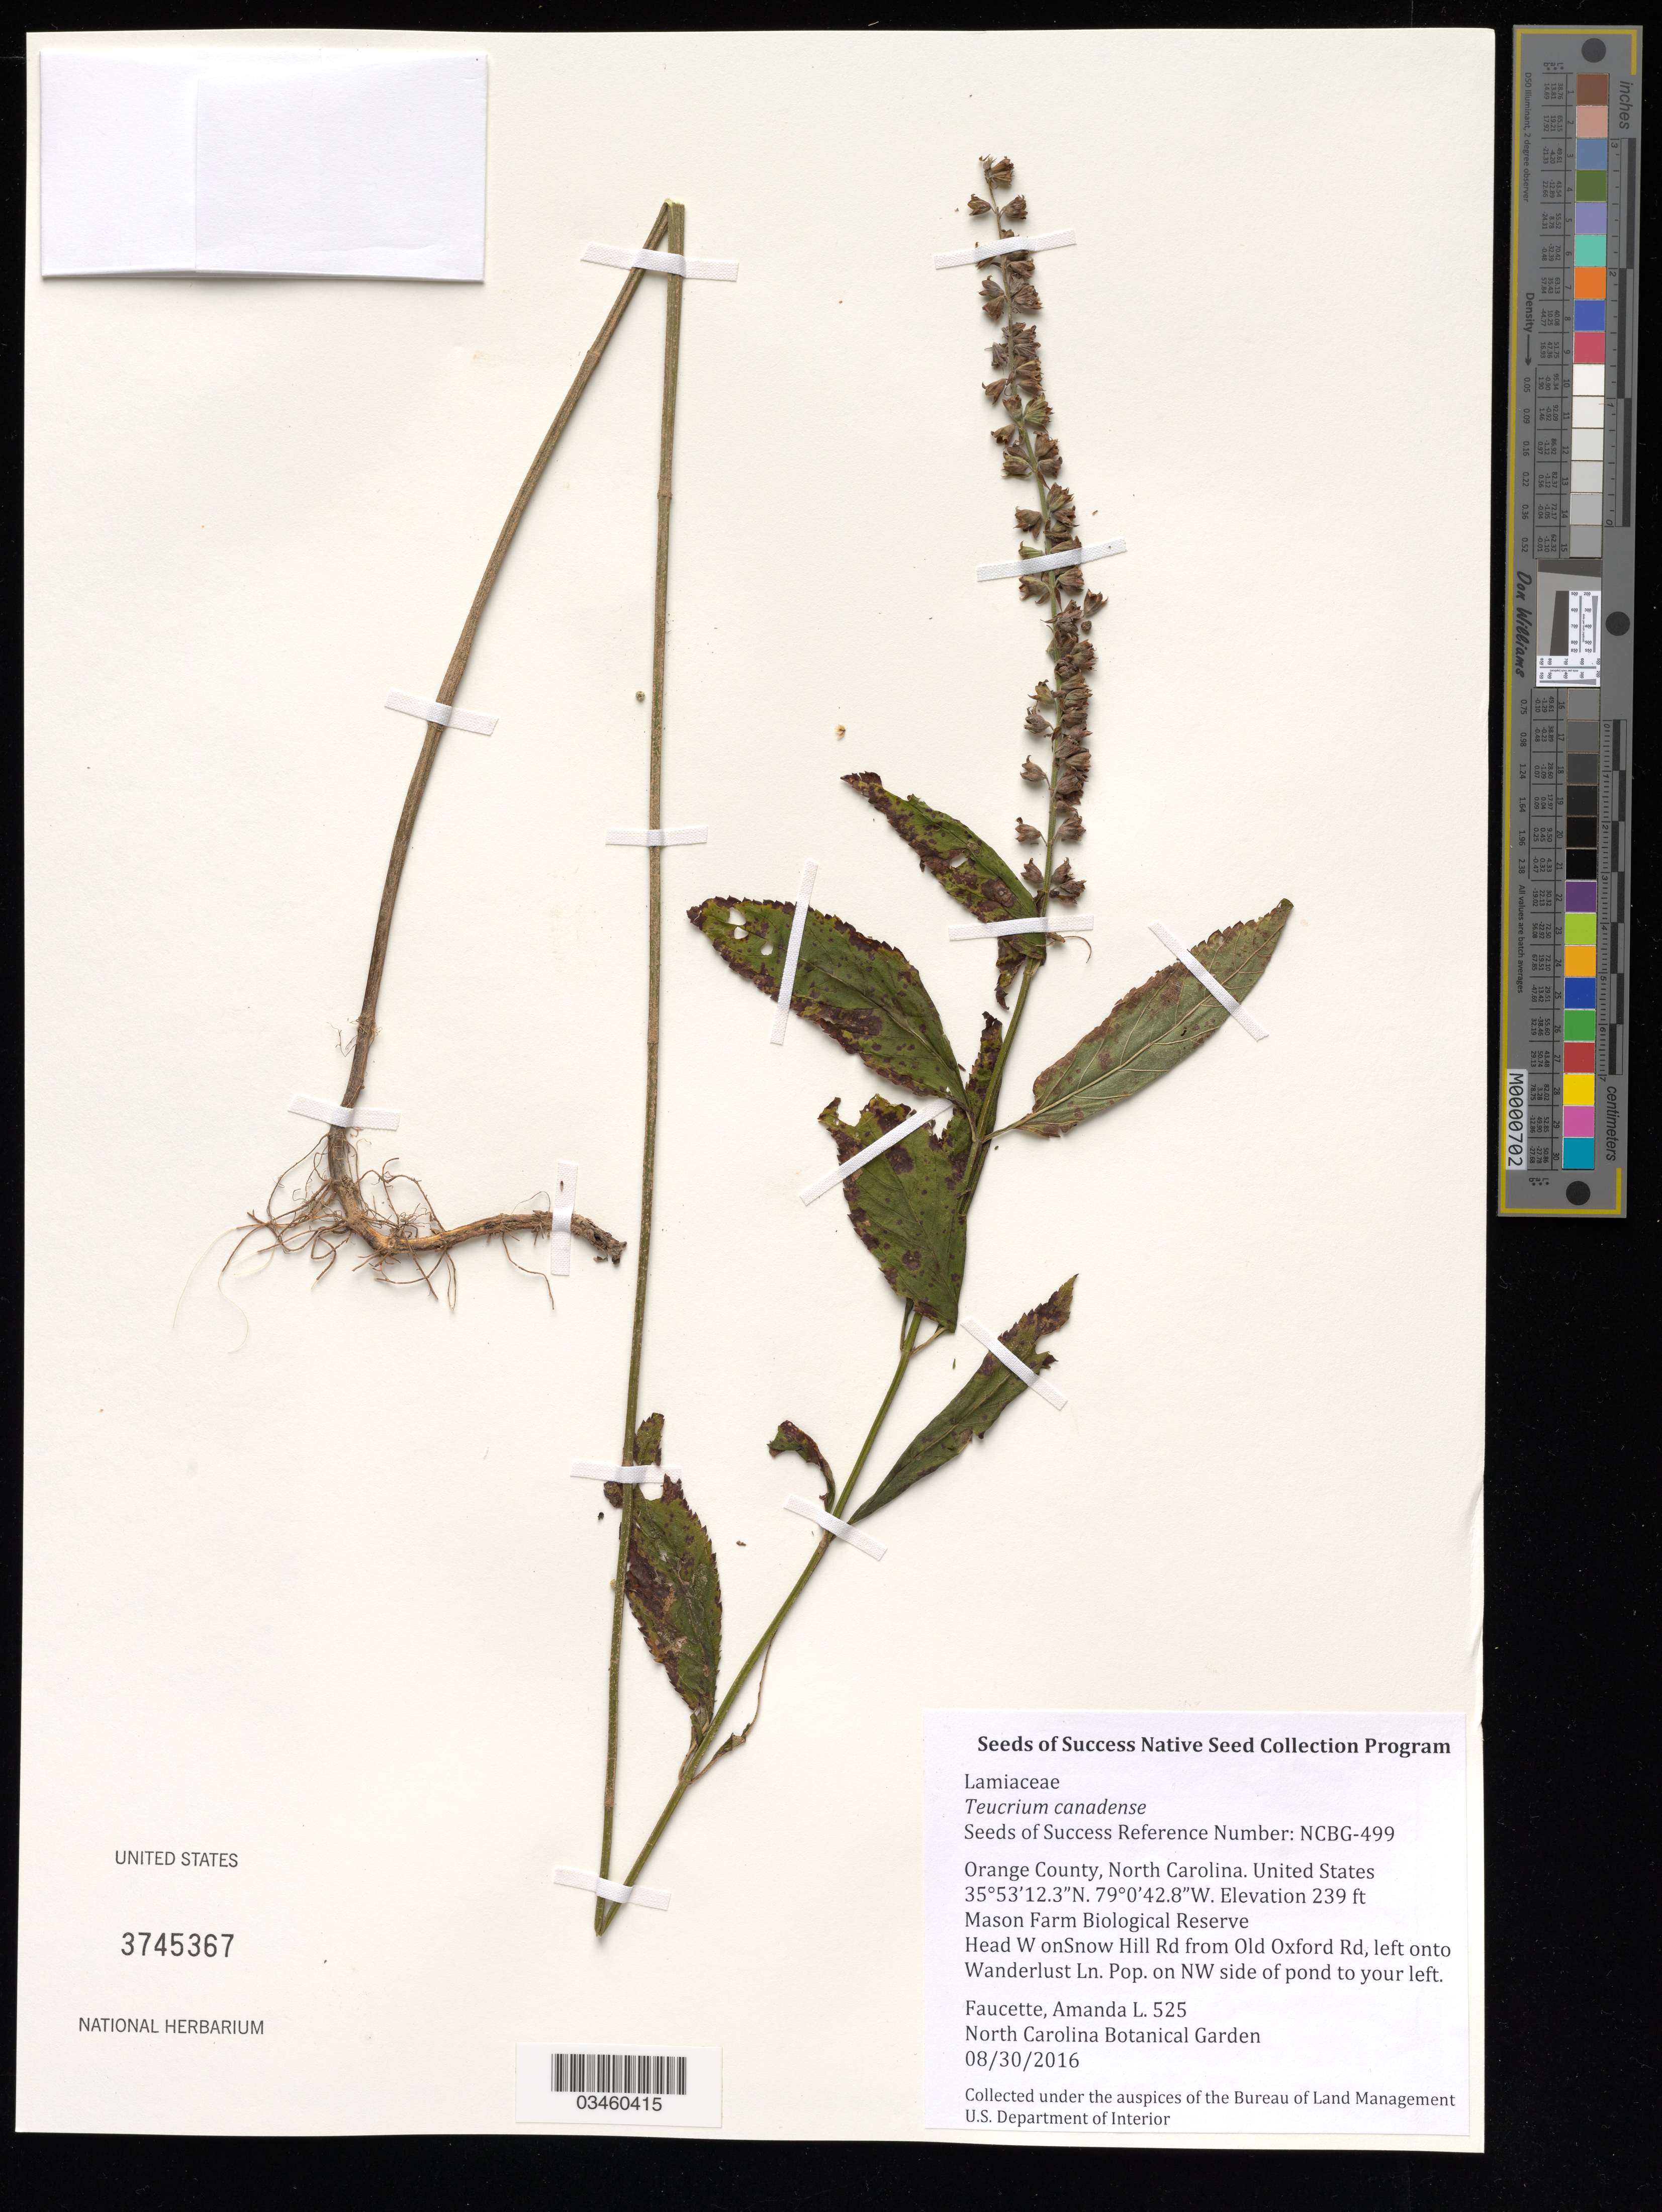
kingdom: Plantae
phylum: Tracheophyta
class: Magnoliopsida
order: Lamiales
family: Lamiaceae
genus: Teucrium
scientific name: Teucrium canadense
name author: L.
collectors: A. Faucette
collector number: NCBG-499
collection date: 2016-08-30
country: United States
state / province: North Carolina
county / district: Orange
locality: Mason Farm Biological Reserve, East Field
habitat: Wet meadow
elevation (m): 73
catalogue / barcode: US 3745367